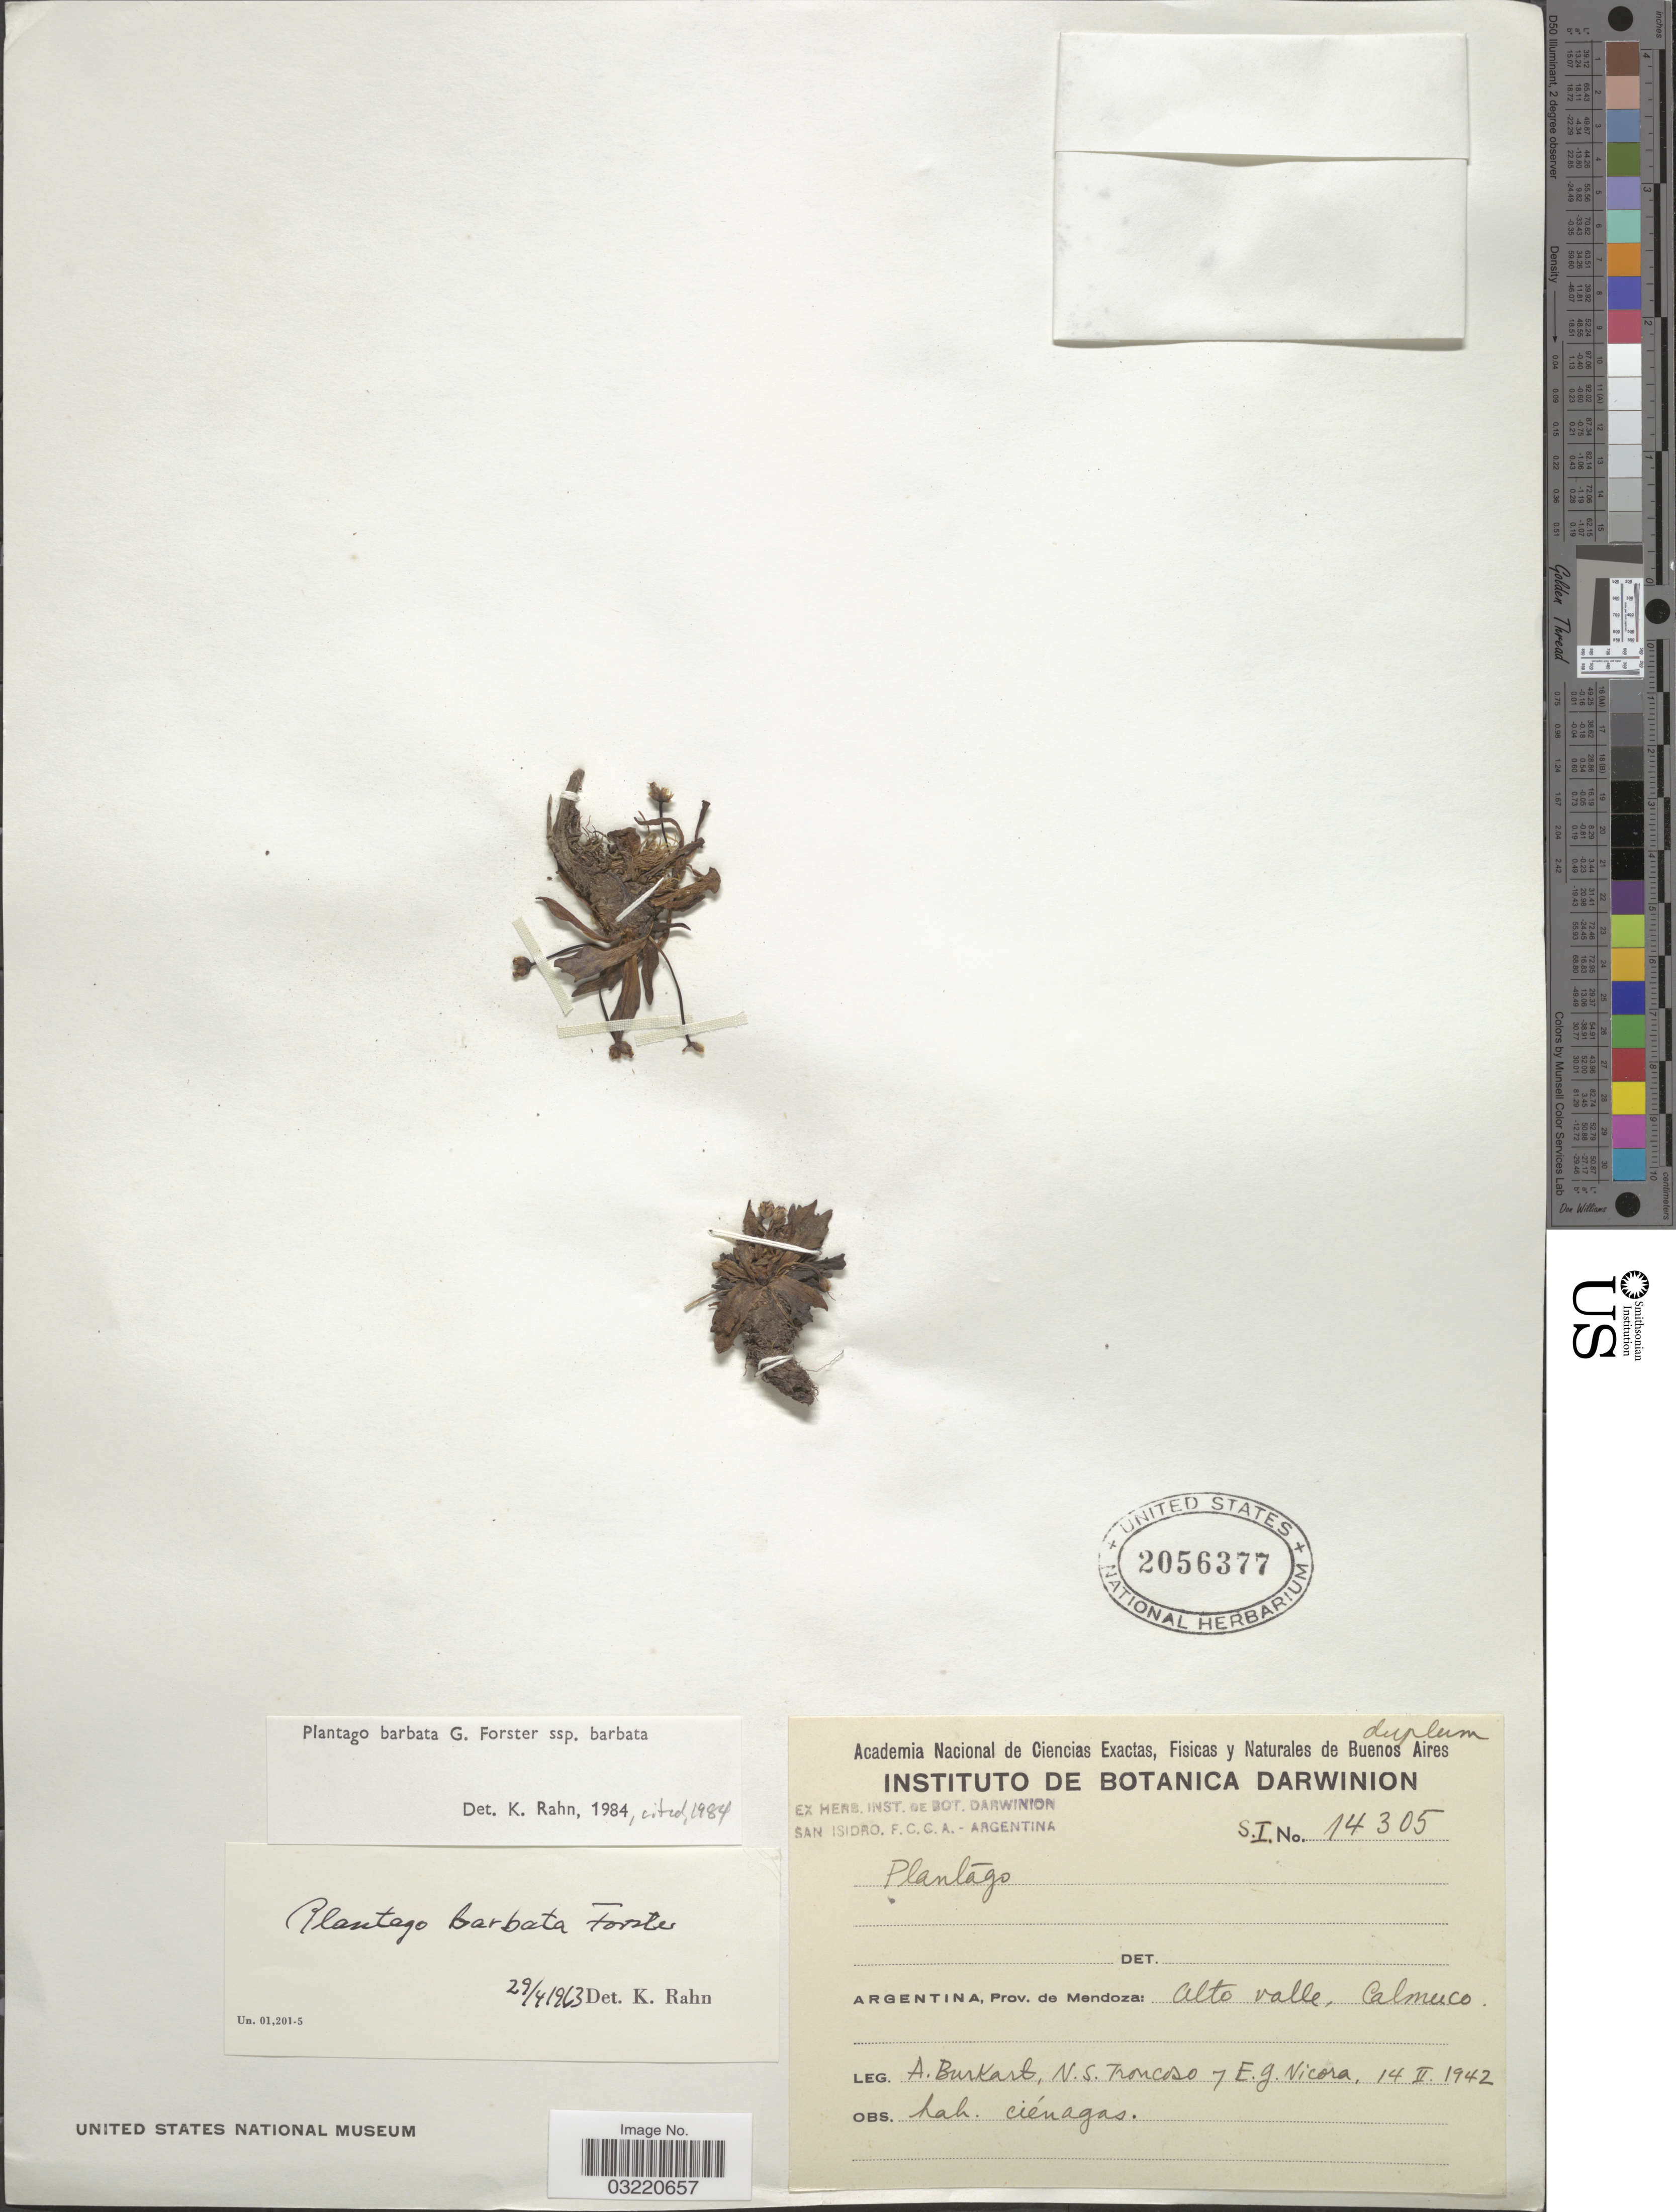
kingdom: Plantae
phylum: Tracheophyta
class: Magnoliopsida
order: Lamiales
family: Plantaginaceae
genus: Plantago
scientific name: Plantago barbata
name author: G. Forst.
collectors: A. E. Burkart, N. Troncoso & E. G. Nicora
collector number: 14305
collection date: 1942-02-14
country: Argentina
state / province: Mendoza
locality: Alto valle, Calmuco.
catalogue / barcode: US 2056377